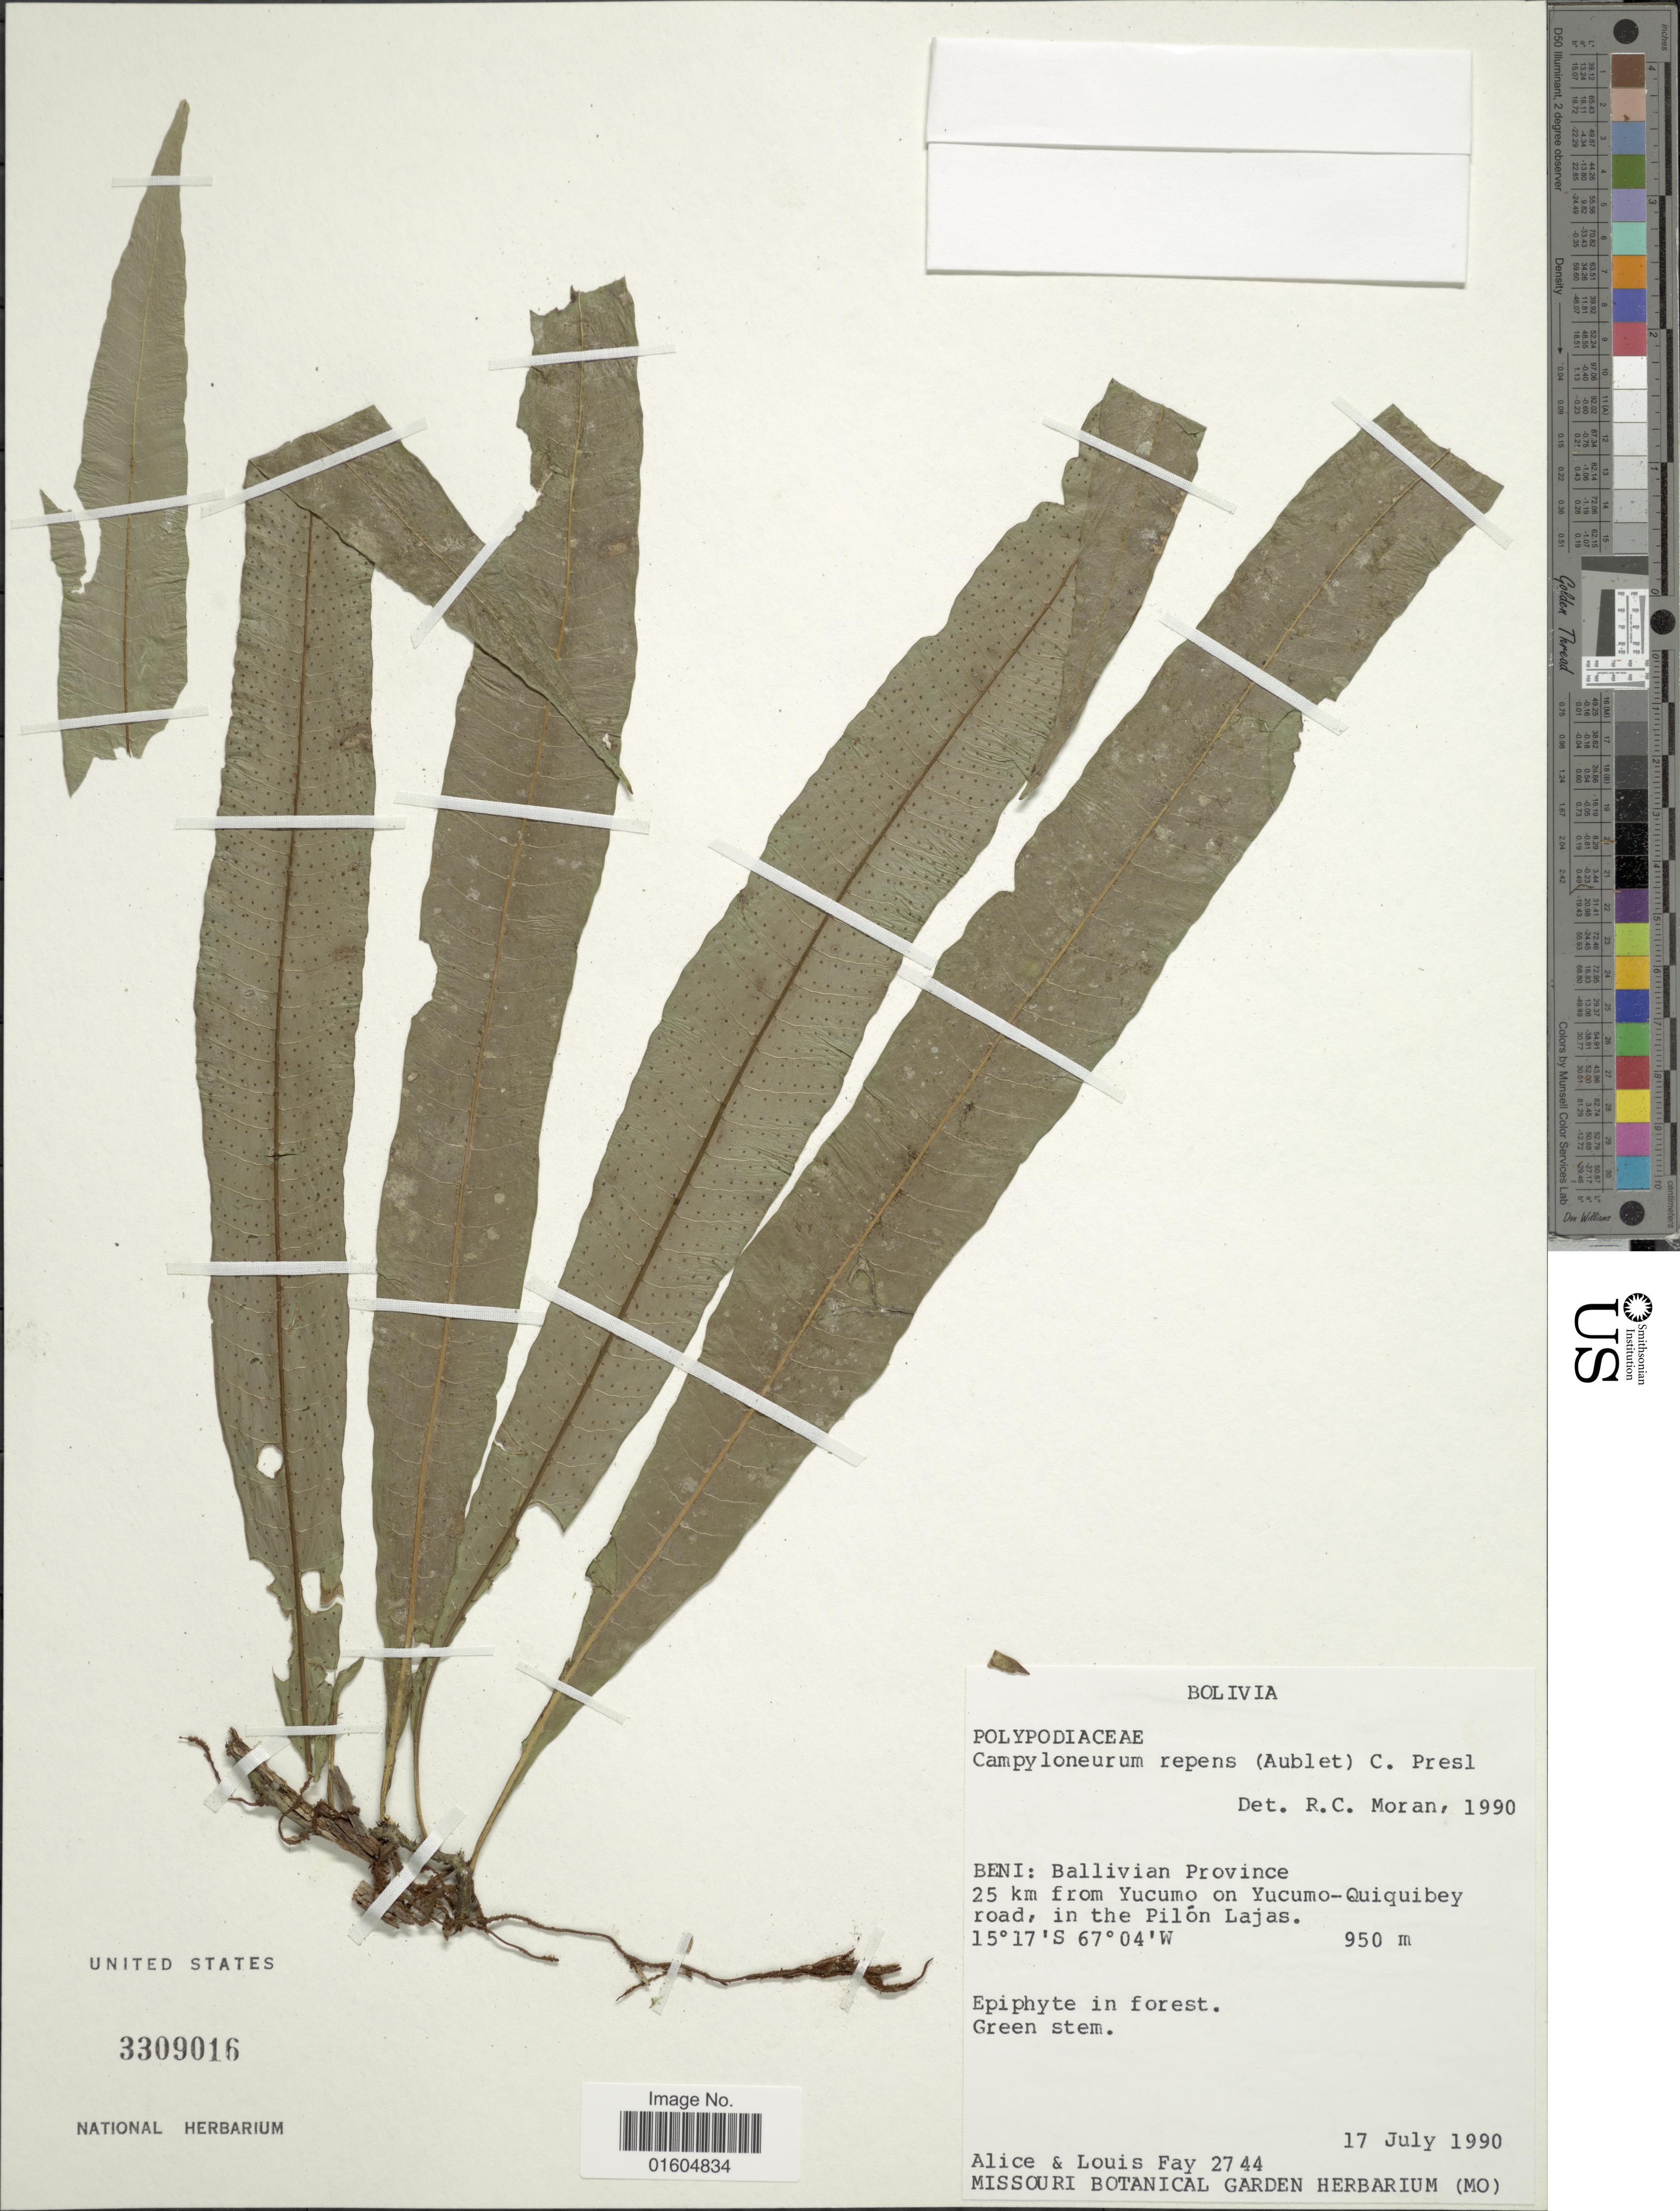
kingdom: Plantae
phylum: Tracheophyta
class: Polypodiopsida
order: Polypodiales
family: Polypodiaceae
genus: Campyloneurum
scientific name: Campyloneurum repens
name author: (Aubl.) C. Presl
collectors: A. Fay & L. Fay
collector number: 2744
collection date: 1990-07-17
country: Bolivia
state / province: Beni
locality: Bolivia. Beni: Ballivian Province. 25 km from Yucumo on Yucumo-Quiquibey road, in the Pilon Lajas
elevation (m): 950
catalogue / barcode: US 3309016